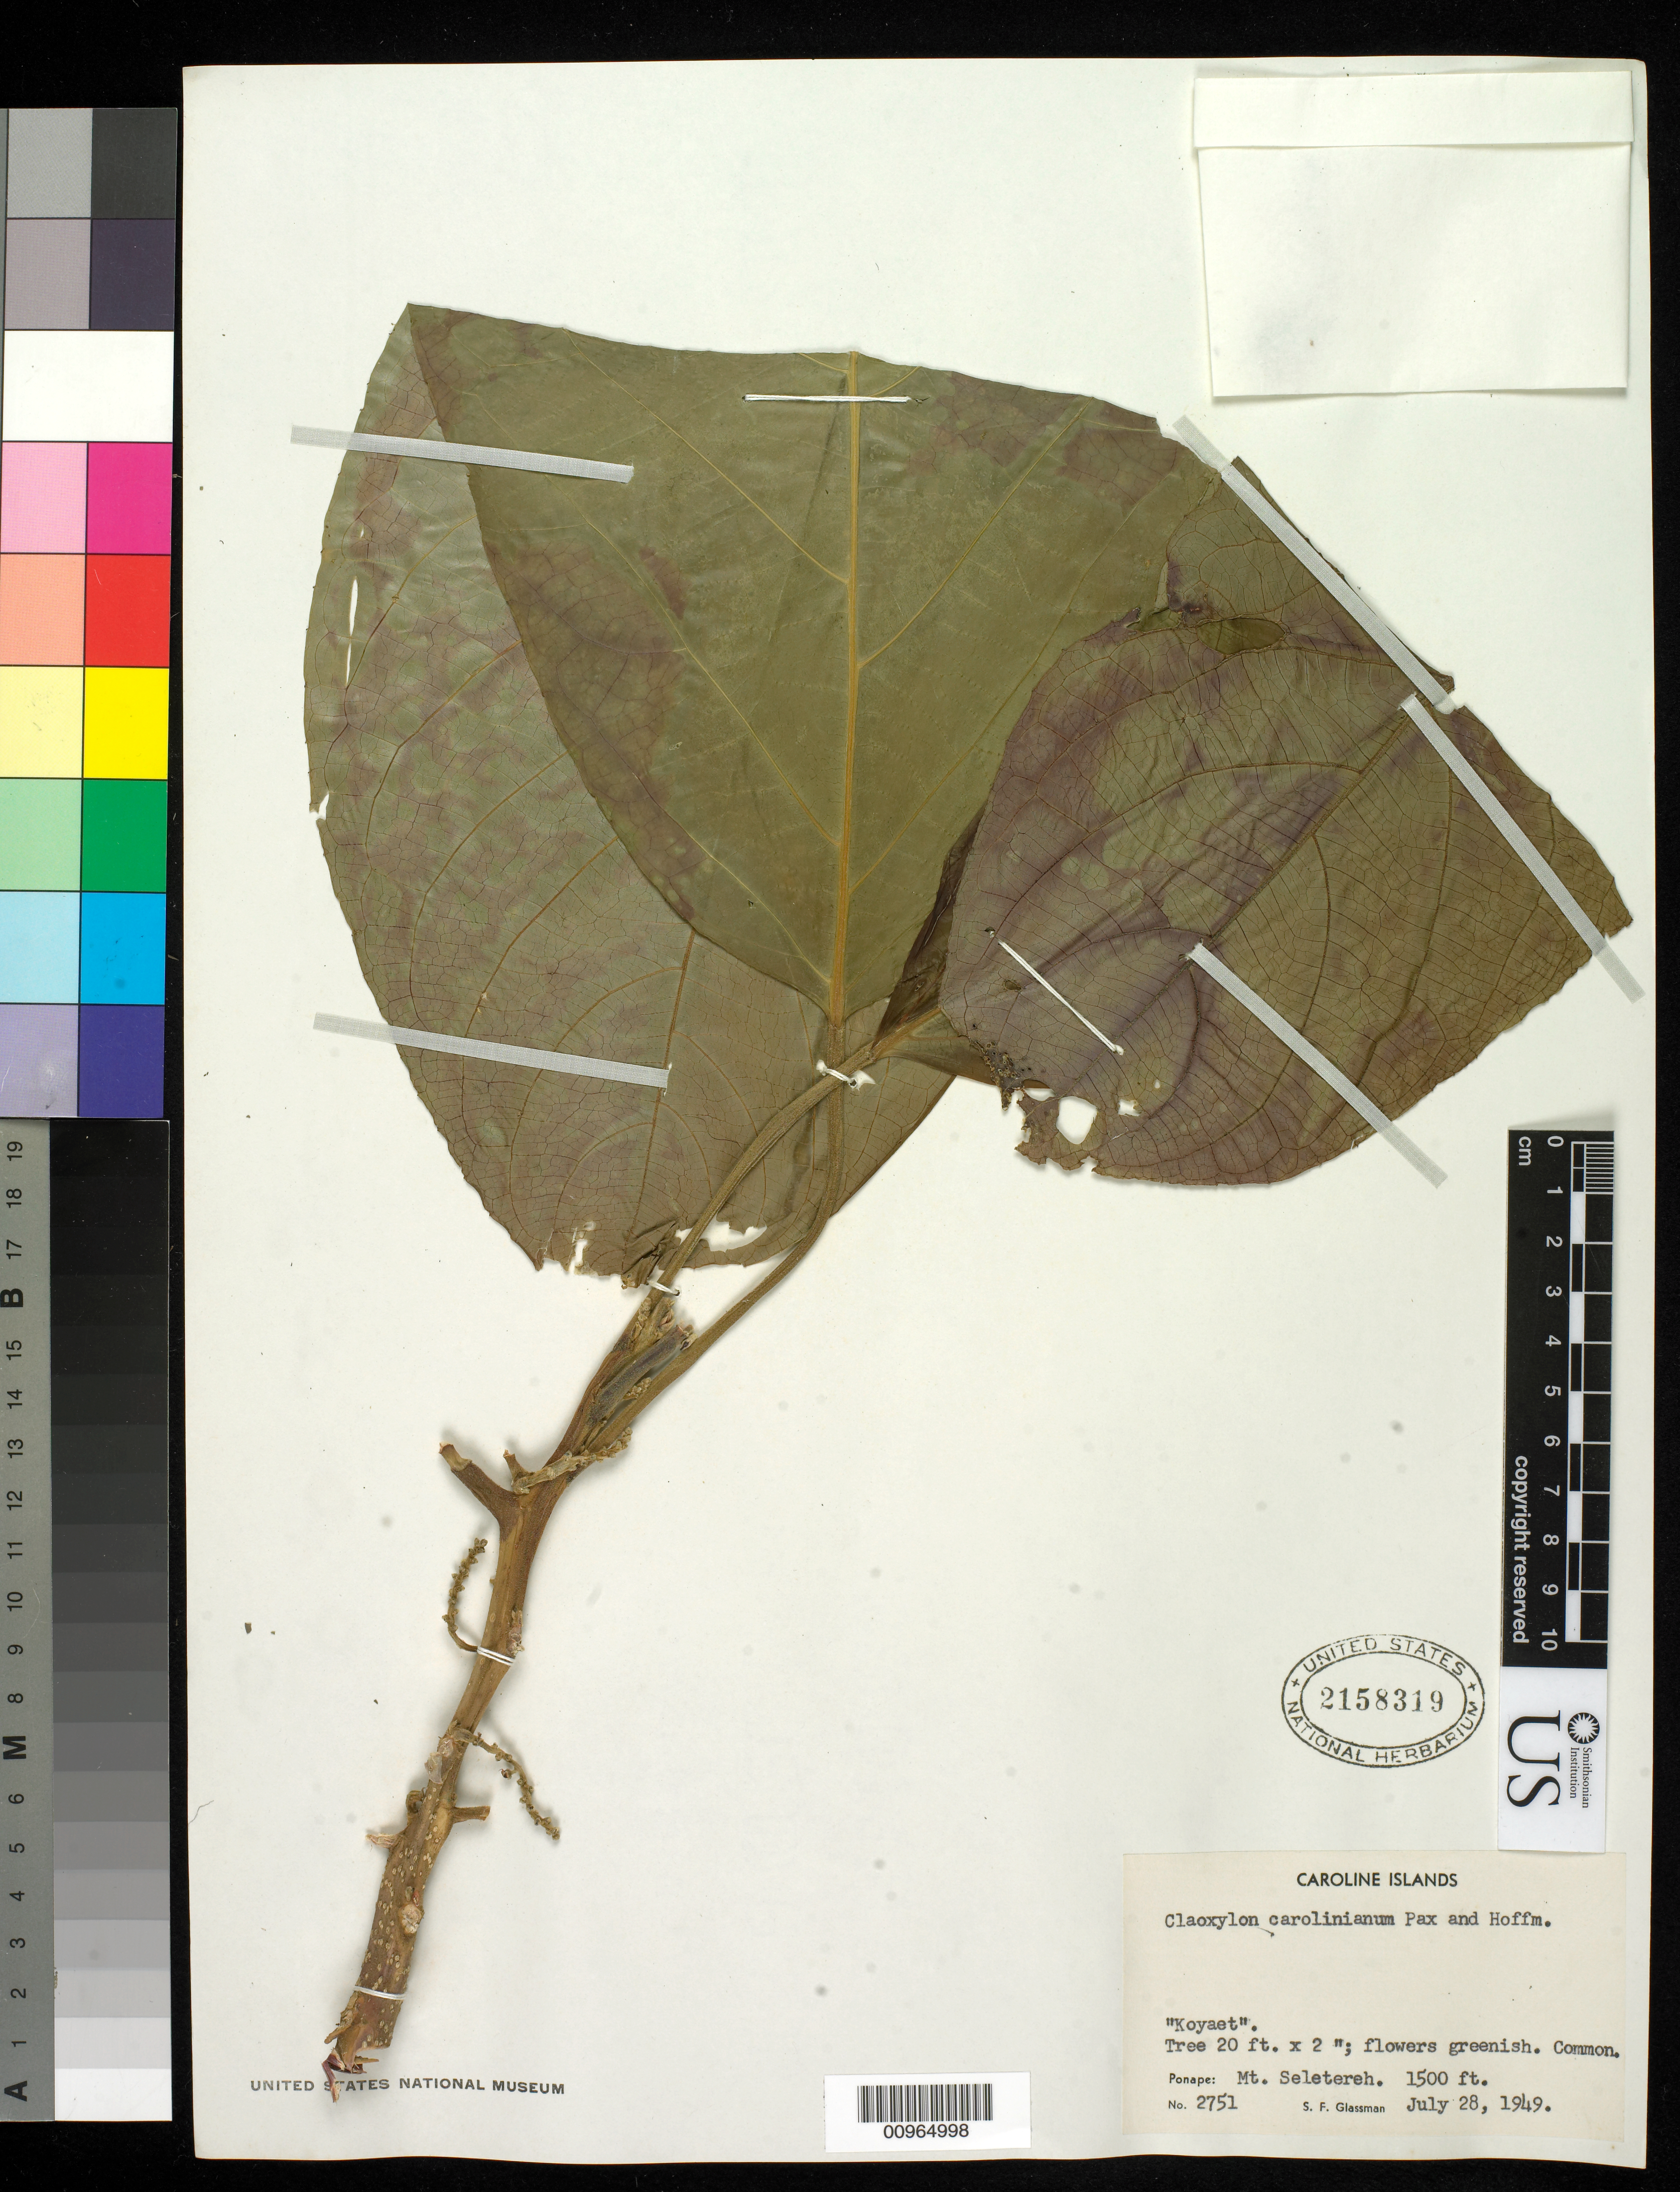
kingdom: Plantae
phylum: Tracheophyta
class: Magnoliopsida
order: Malpighiales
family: Euphorbiaceae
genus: Claoxylon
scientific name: Claoxylon carolinianum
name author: Pax & K. Hoffm.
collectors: S. F. Glassman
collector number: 2751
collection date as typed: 28 Jul 1949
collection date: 1949-07-28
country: Kiribati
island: Caroline Atoll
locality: Mt. Seletereh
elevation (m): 457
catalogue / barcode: US 2158319